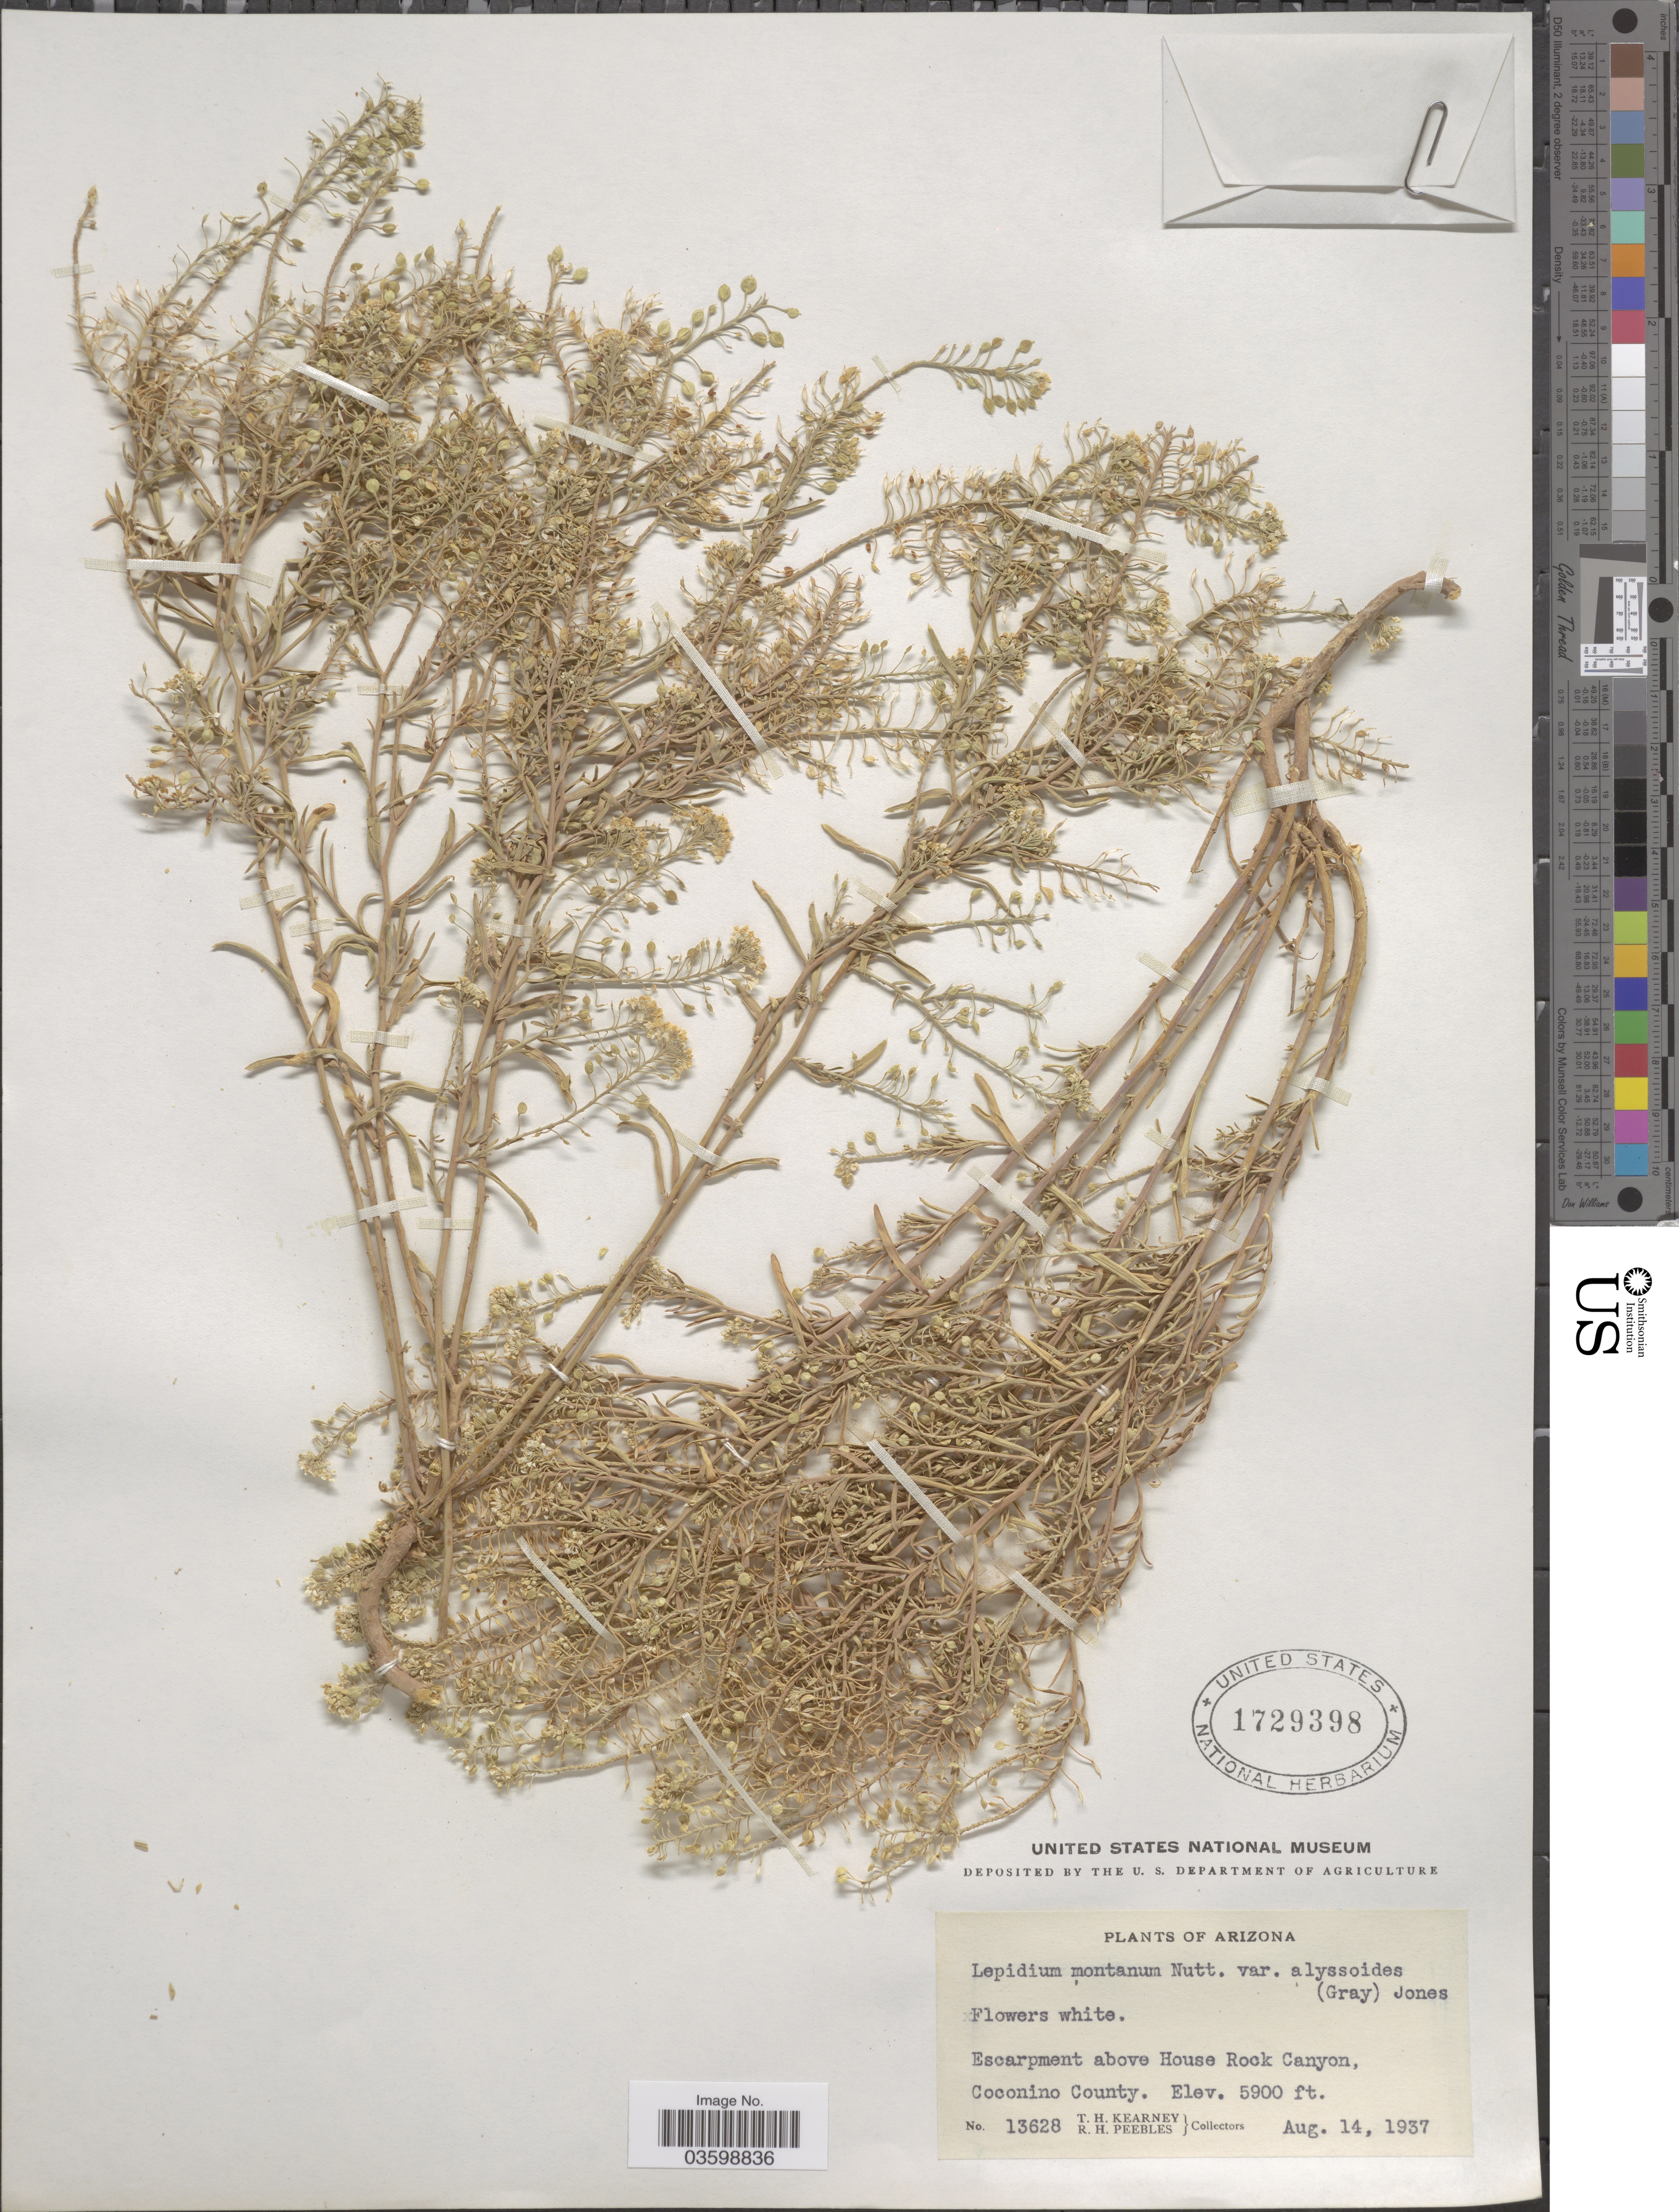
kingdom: Plantae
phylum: Tracheophyta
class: Magnoliopsida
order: Brassicales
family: Brassicaceae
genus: Lepidium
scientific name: Lepidium montanum var. alyssoides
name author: (A. Gray) M.E. Jones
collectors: T. H. Kearney & R. H. Peebles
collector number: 13628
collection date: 1937-08-14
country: United States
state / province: Arizona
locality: Escarpment above House Rock Canyon, Coconino County.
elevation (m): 1798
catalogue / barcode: US 1729398